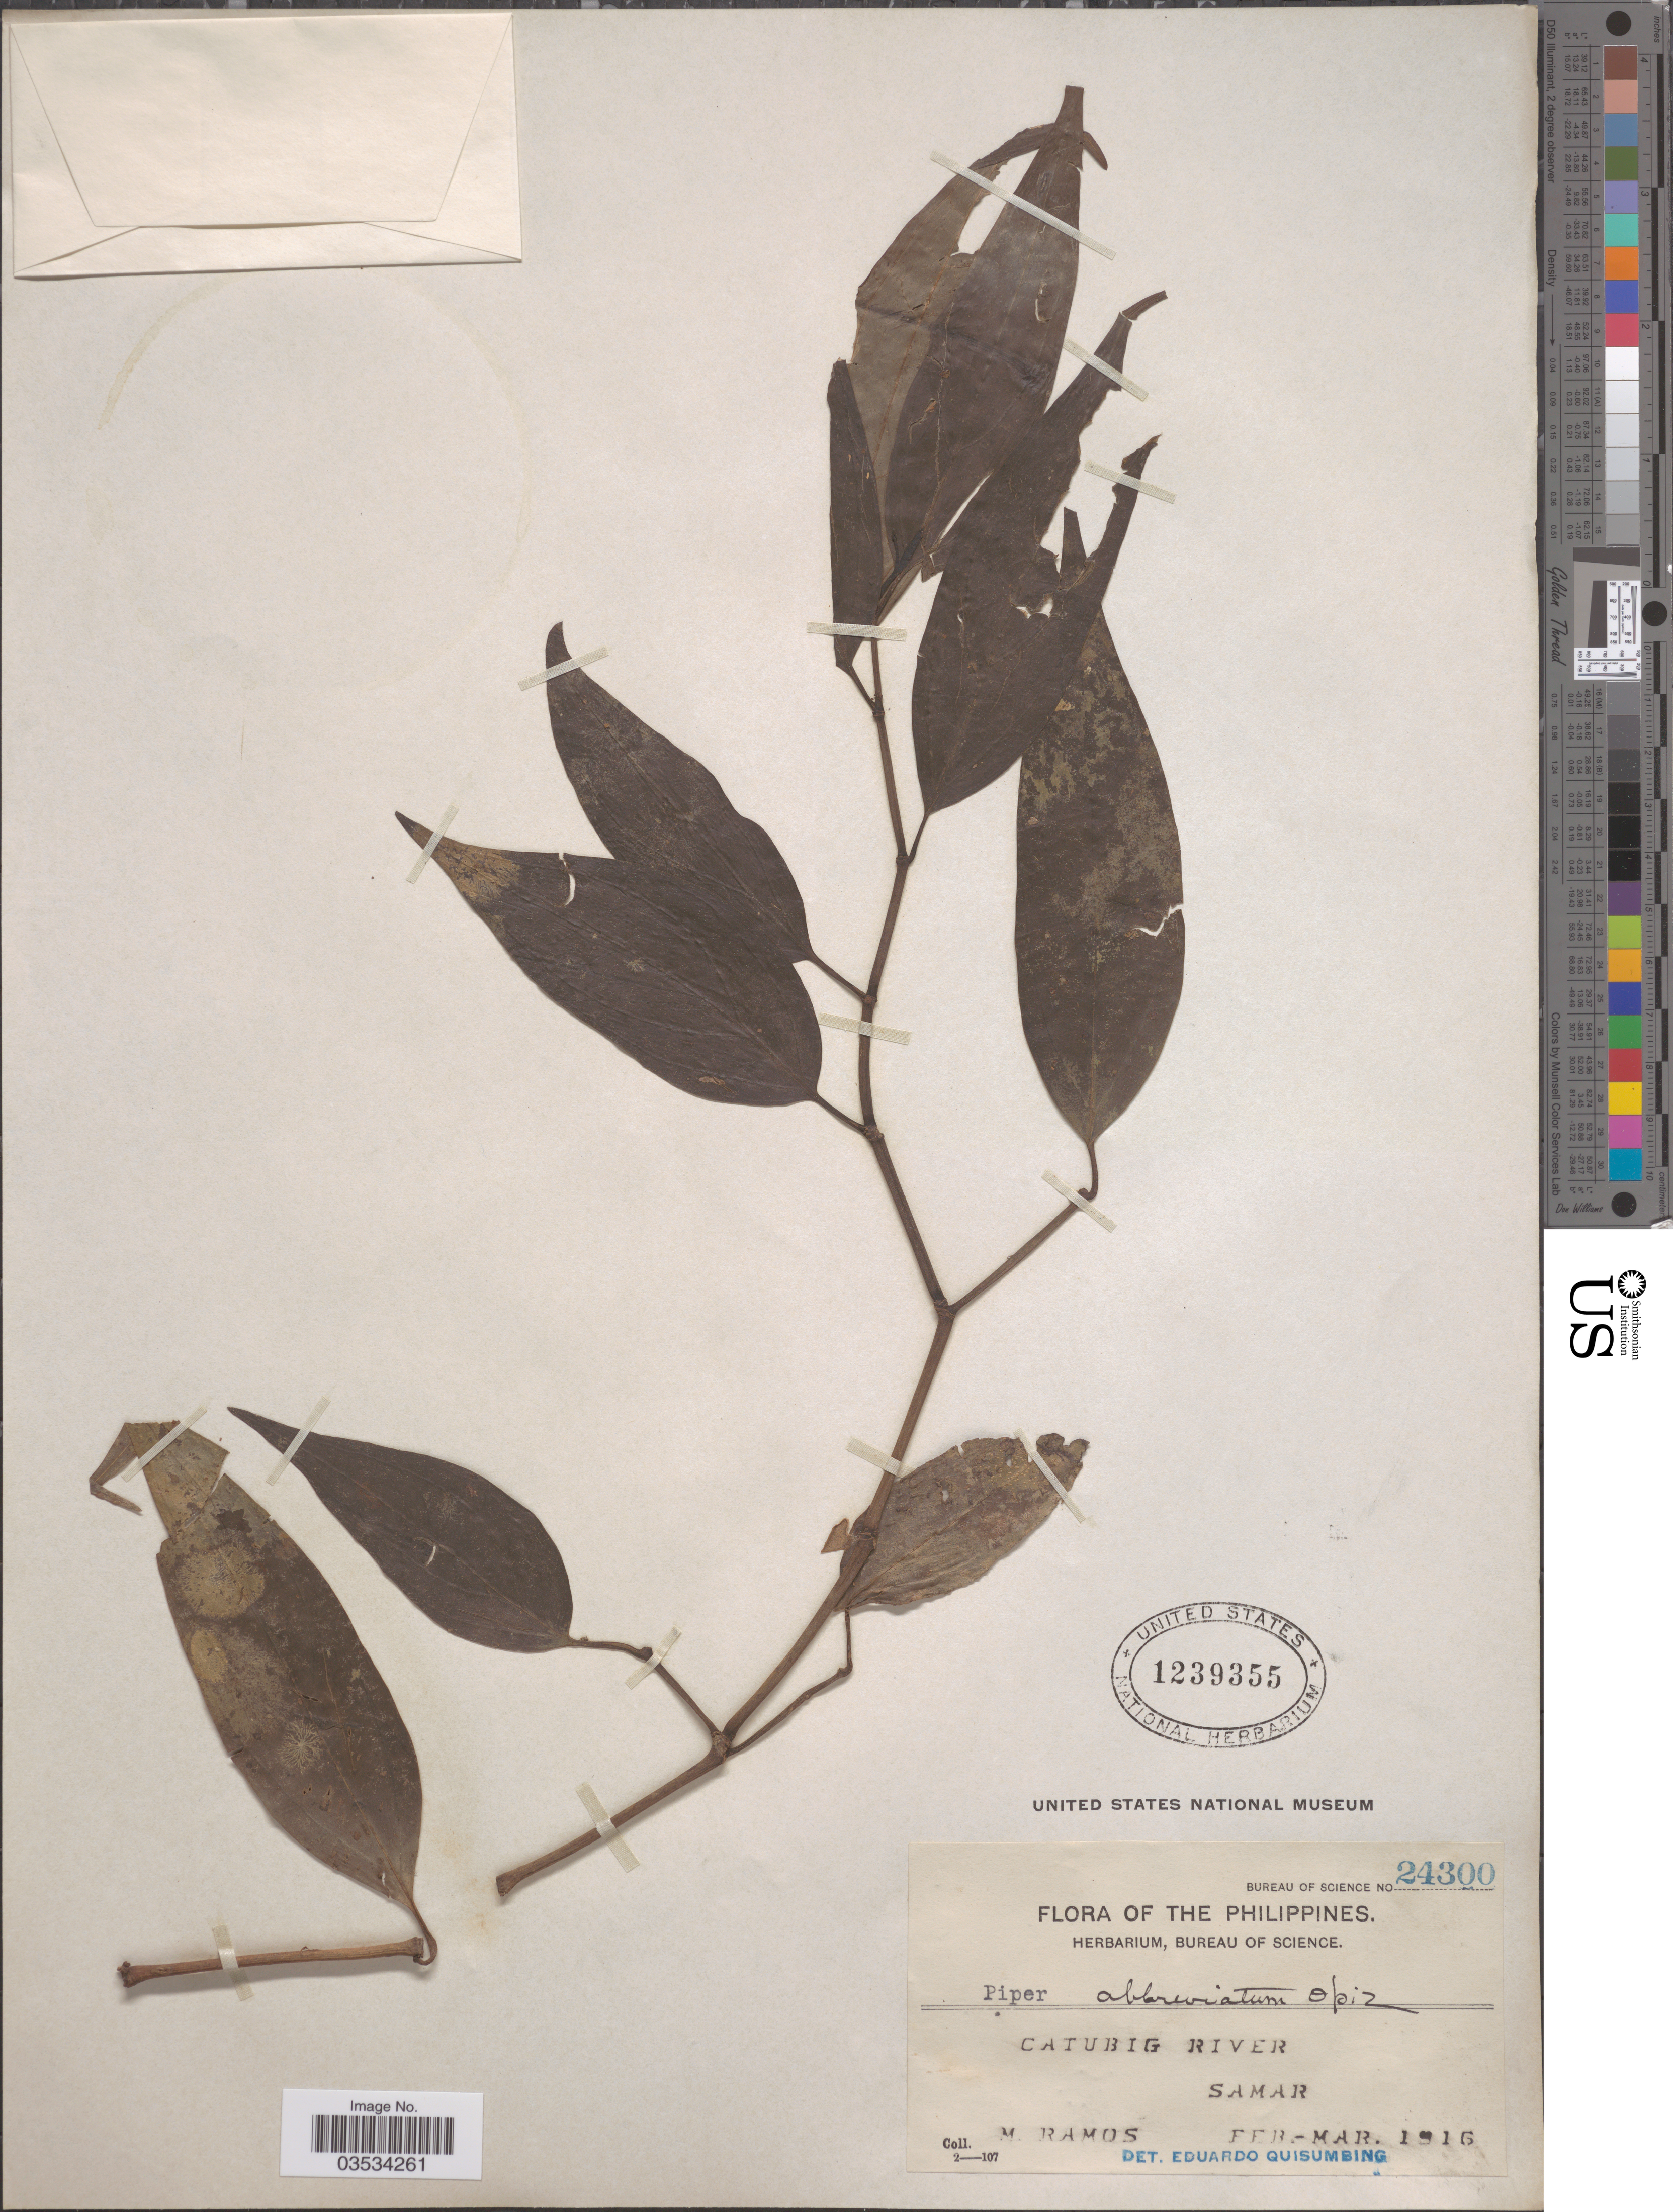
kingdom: Plantae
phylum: Tracheophyta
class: Magnoliopsida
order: Piperales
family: Piperaceae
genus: Piper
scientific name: Piper abbreviatum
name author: Opiz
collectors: M. Ramos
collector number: Bureau of Science 24300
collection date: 1916-02/1916-03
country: Philippines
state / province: Eastern Visayas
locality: Catubig River. Samar.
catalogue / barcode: US 1239355